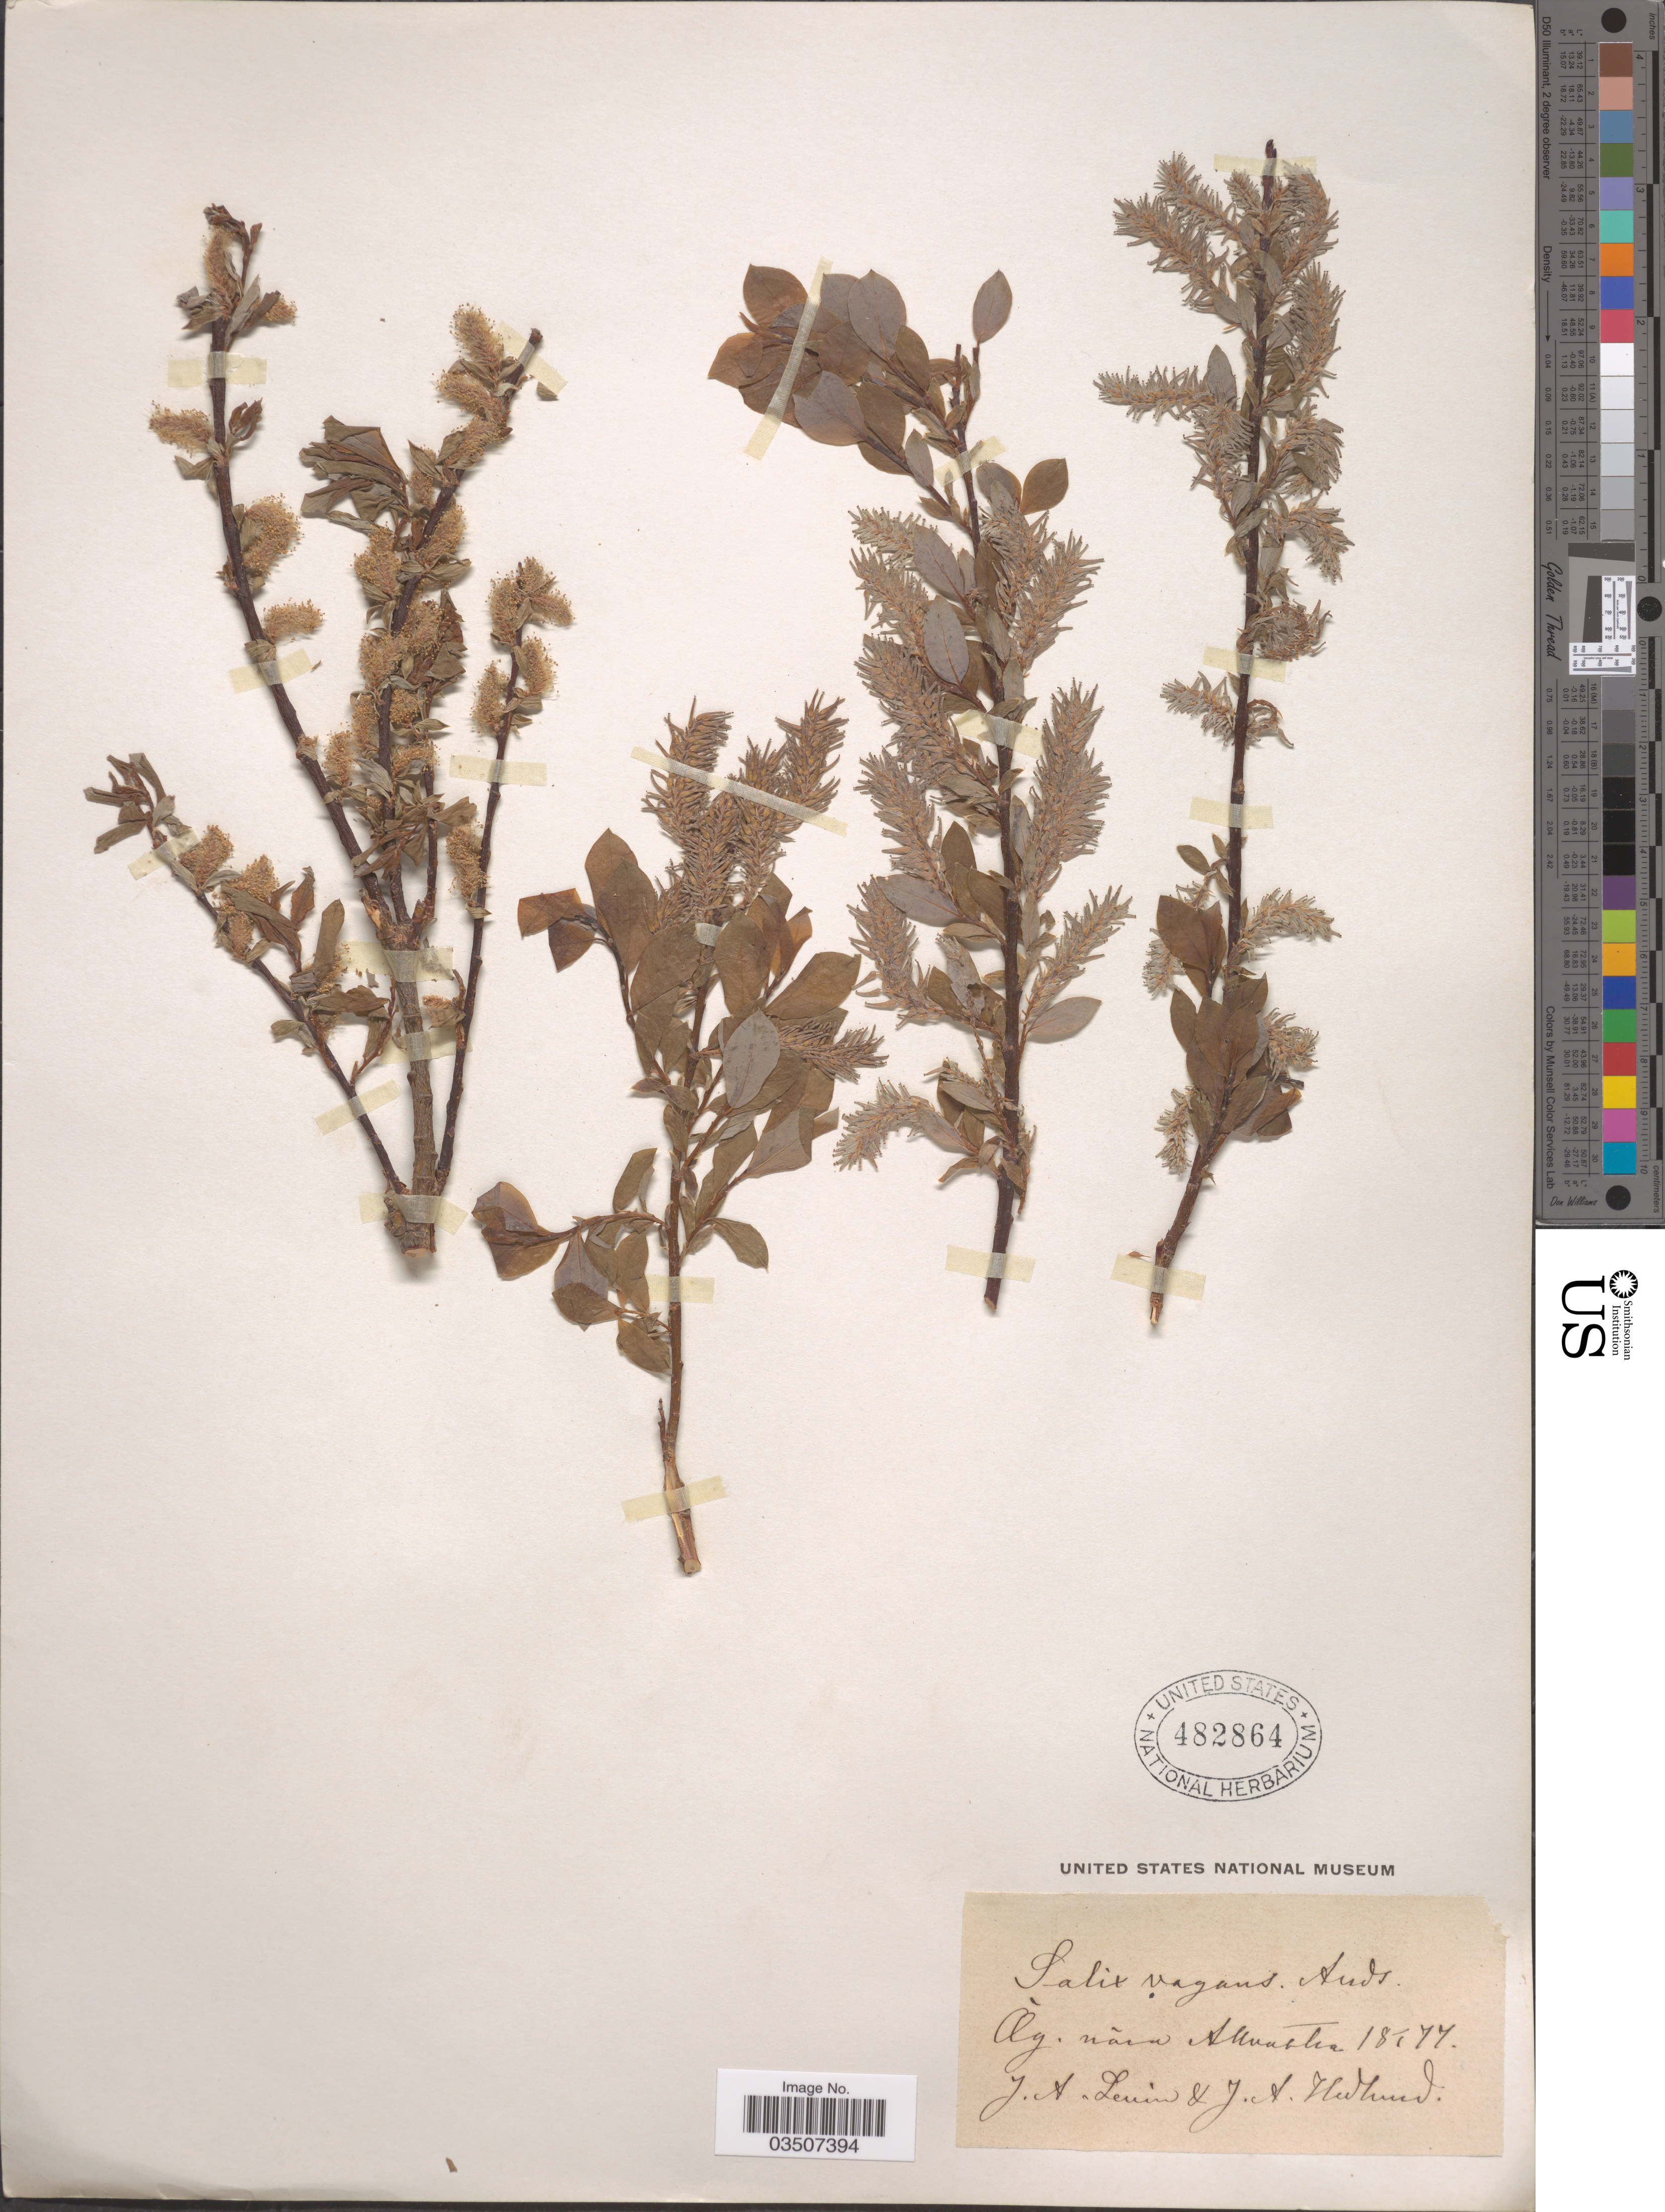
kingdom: Plantae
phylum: Tracheophyta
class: Magnoliopsida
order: Malpighiales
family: Salicaceae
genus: Salix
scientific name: Salix vagans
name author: Hook. f. ex Andersson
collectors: J. Lenin & J. Hedlund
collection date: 1877-01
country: Sweden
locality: Og. nara Allvastra [ = Alvastra].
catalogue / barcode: US 482864